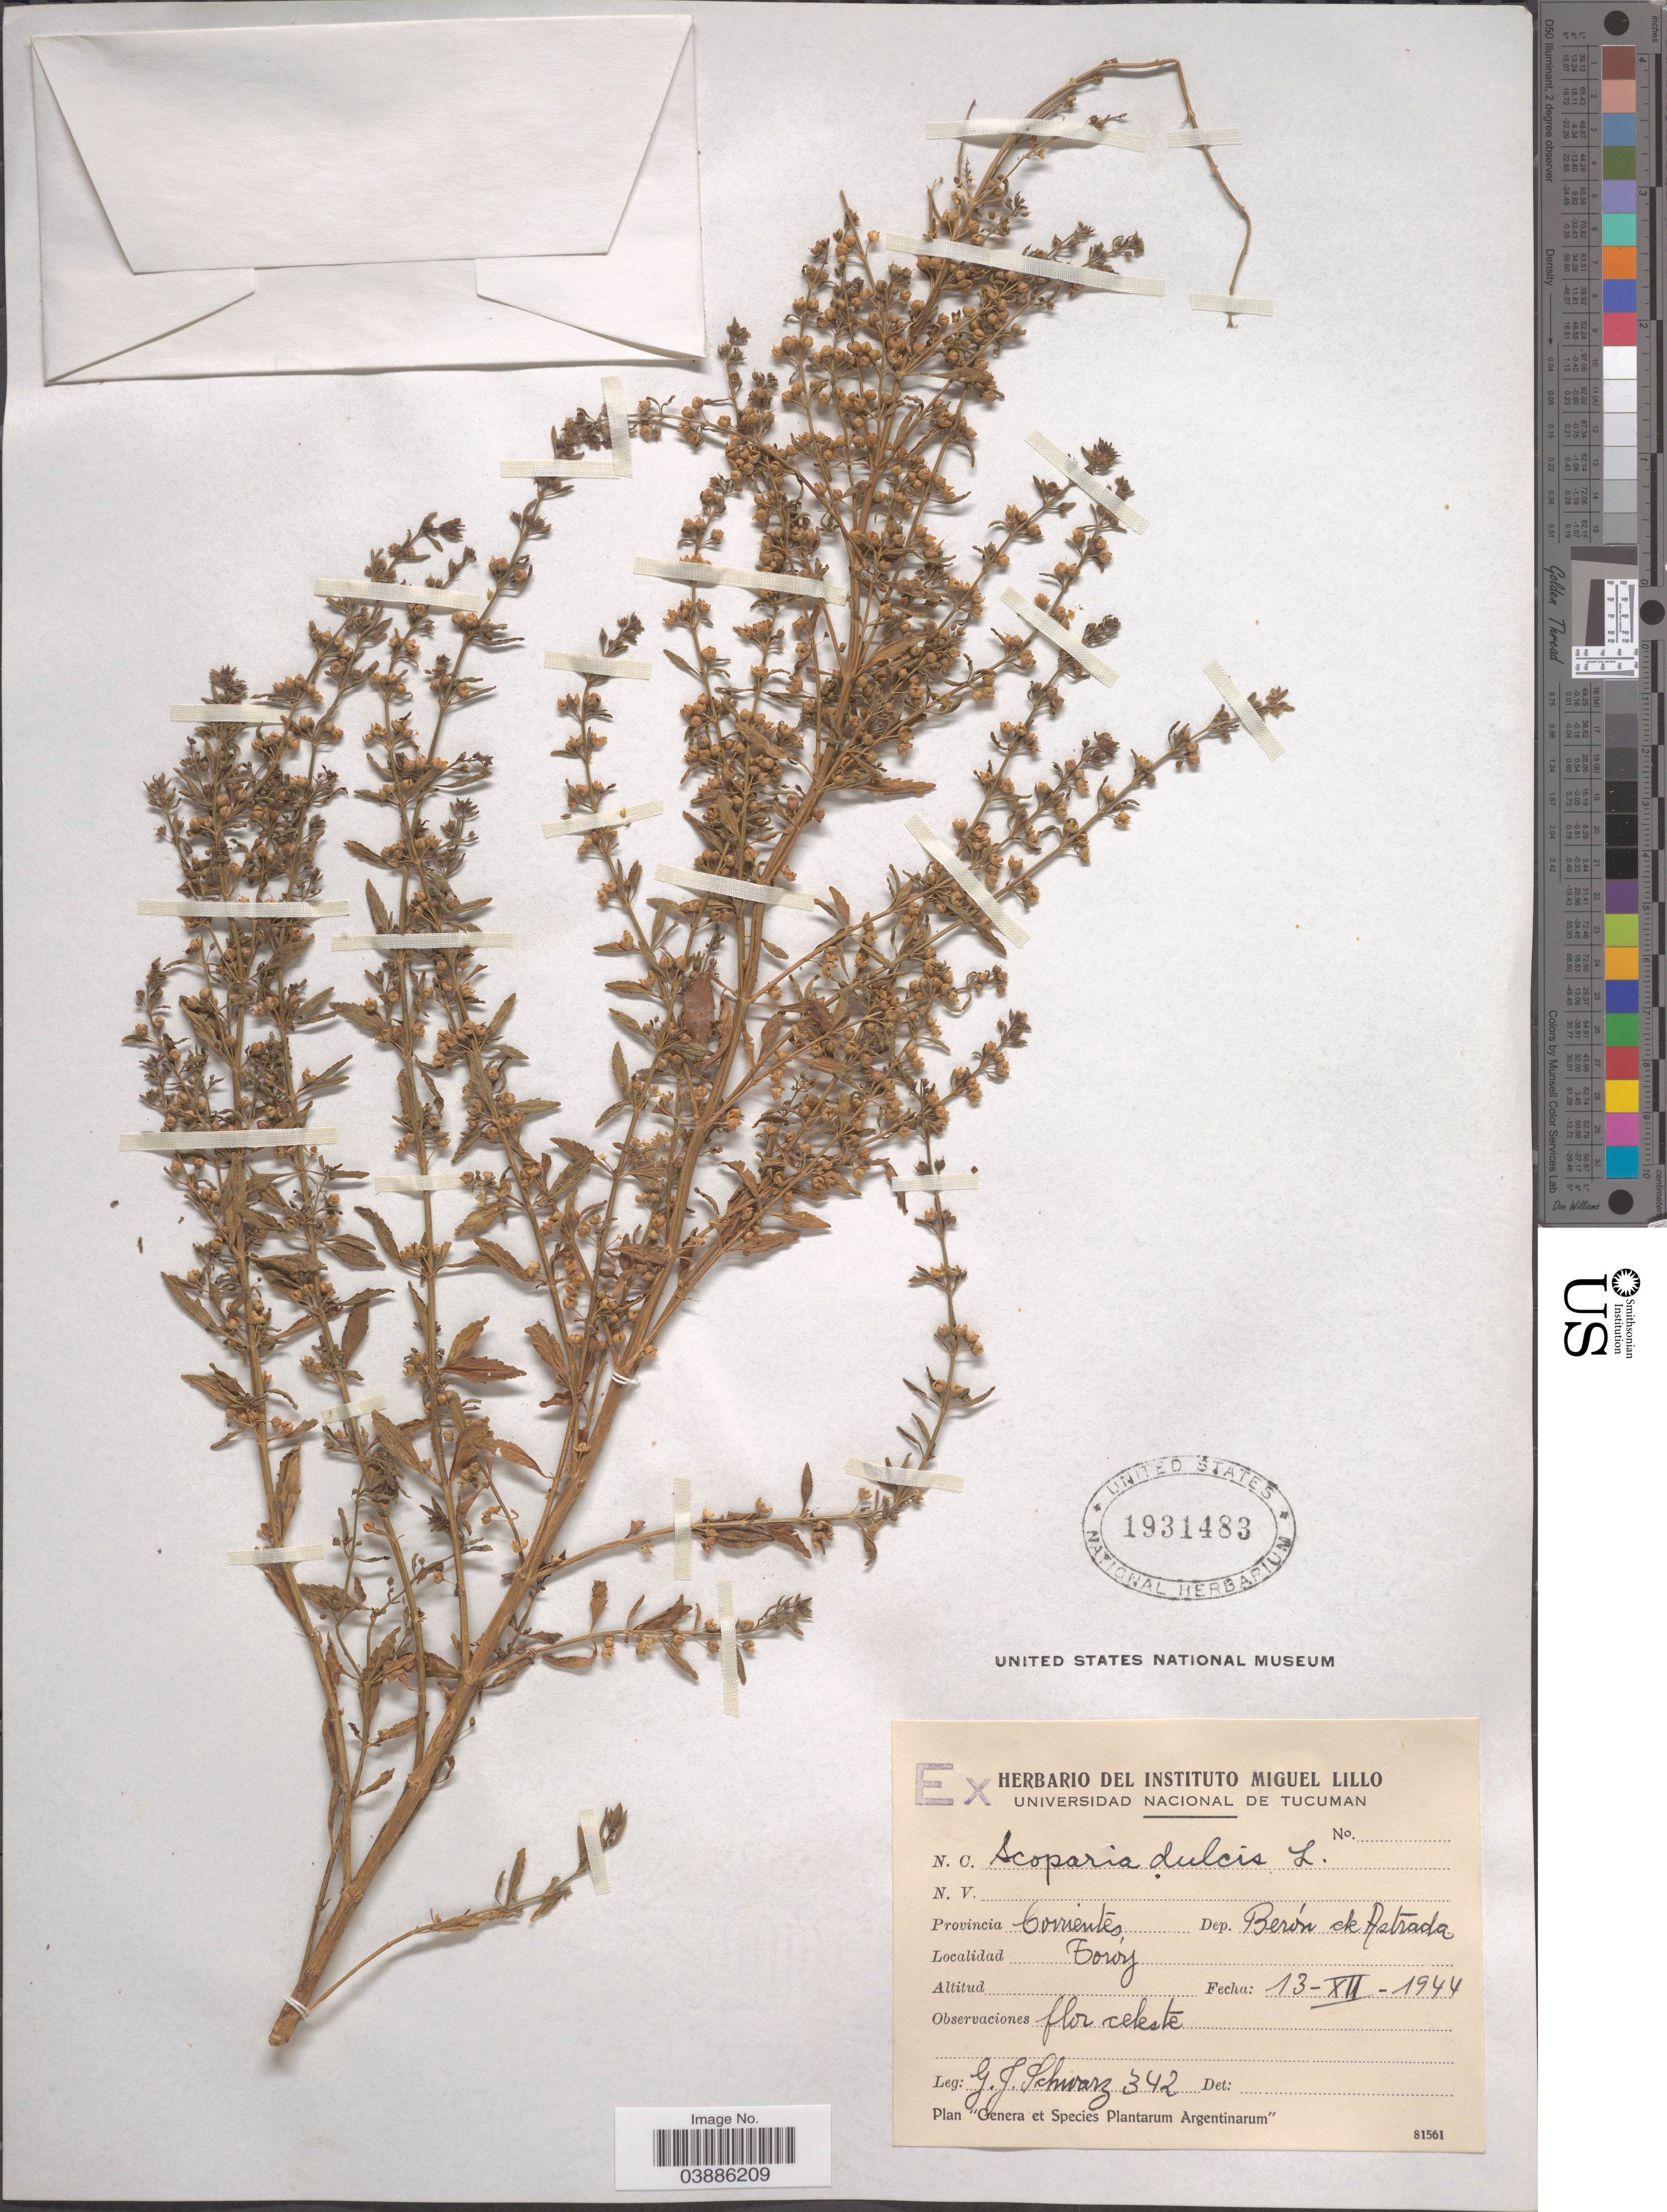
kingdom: Plantae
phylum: Tracheophyta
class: Magnoliopsida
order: Lamiales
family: Plantaginaceae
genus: Scoparia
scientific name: Scoparia dulcis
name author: L.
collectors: G. J. Schwarz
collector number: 342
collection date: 1944-12-13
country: Argentina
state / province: Corrientes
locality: Dep. Berón de Astrada. Toróy.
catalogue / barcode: US 1931483